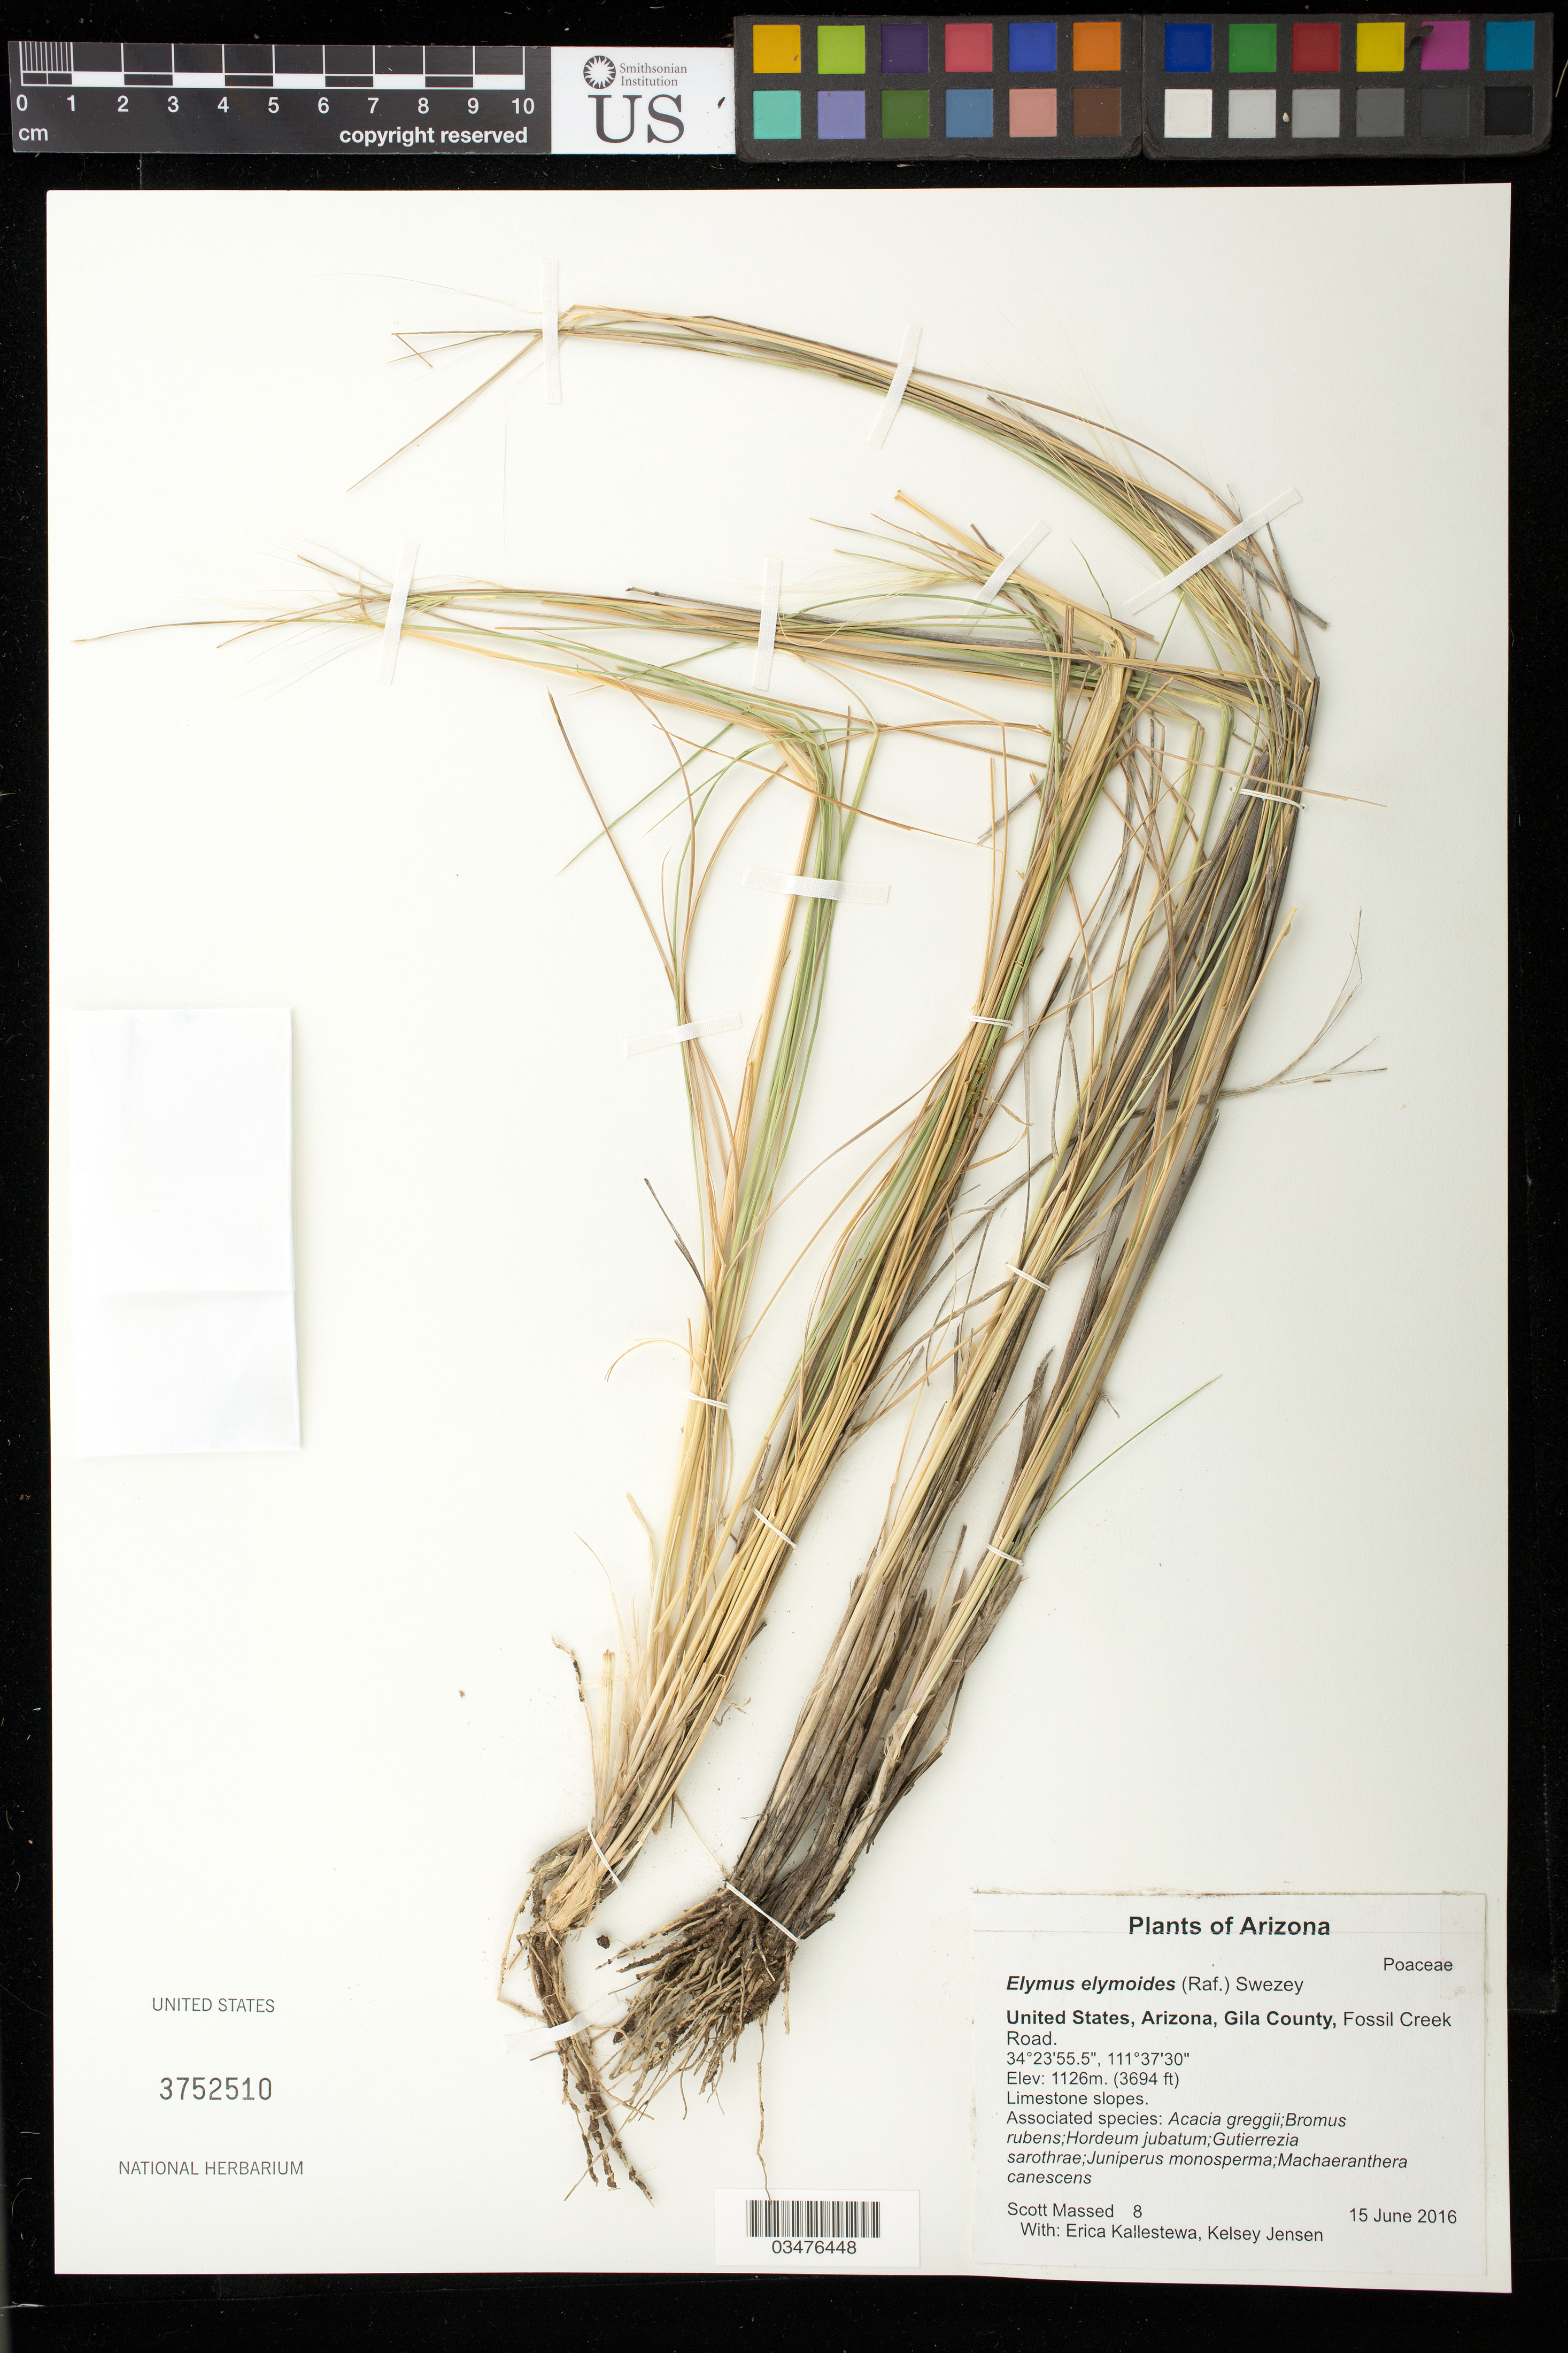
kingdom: Plantae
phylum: Tracheophyta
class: Liliopsida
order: Poales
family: Poaceae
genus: Elymus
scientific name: Elymus elymoides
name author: (Raf.) Swezey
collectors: S. Massed, E. Kallestewa & K. Jensen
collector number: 8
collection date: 2016-06-15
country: United States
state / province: Arizona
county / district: Gila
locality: Fossil Creek Road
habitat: Limestone slopes. With Acacia gregii, Bromus rubens, Hordeum jubatum, ect.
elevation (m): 1126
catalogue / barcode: US 3752510